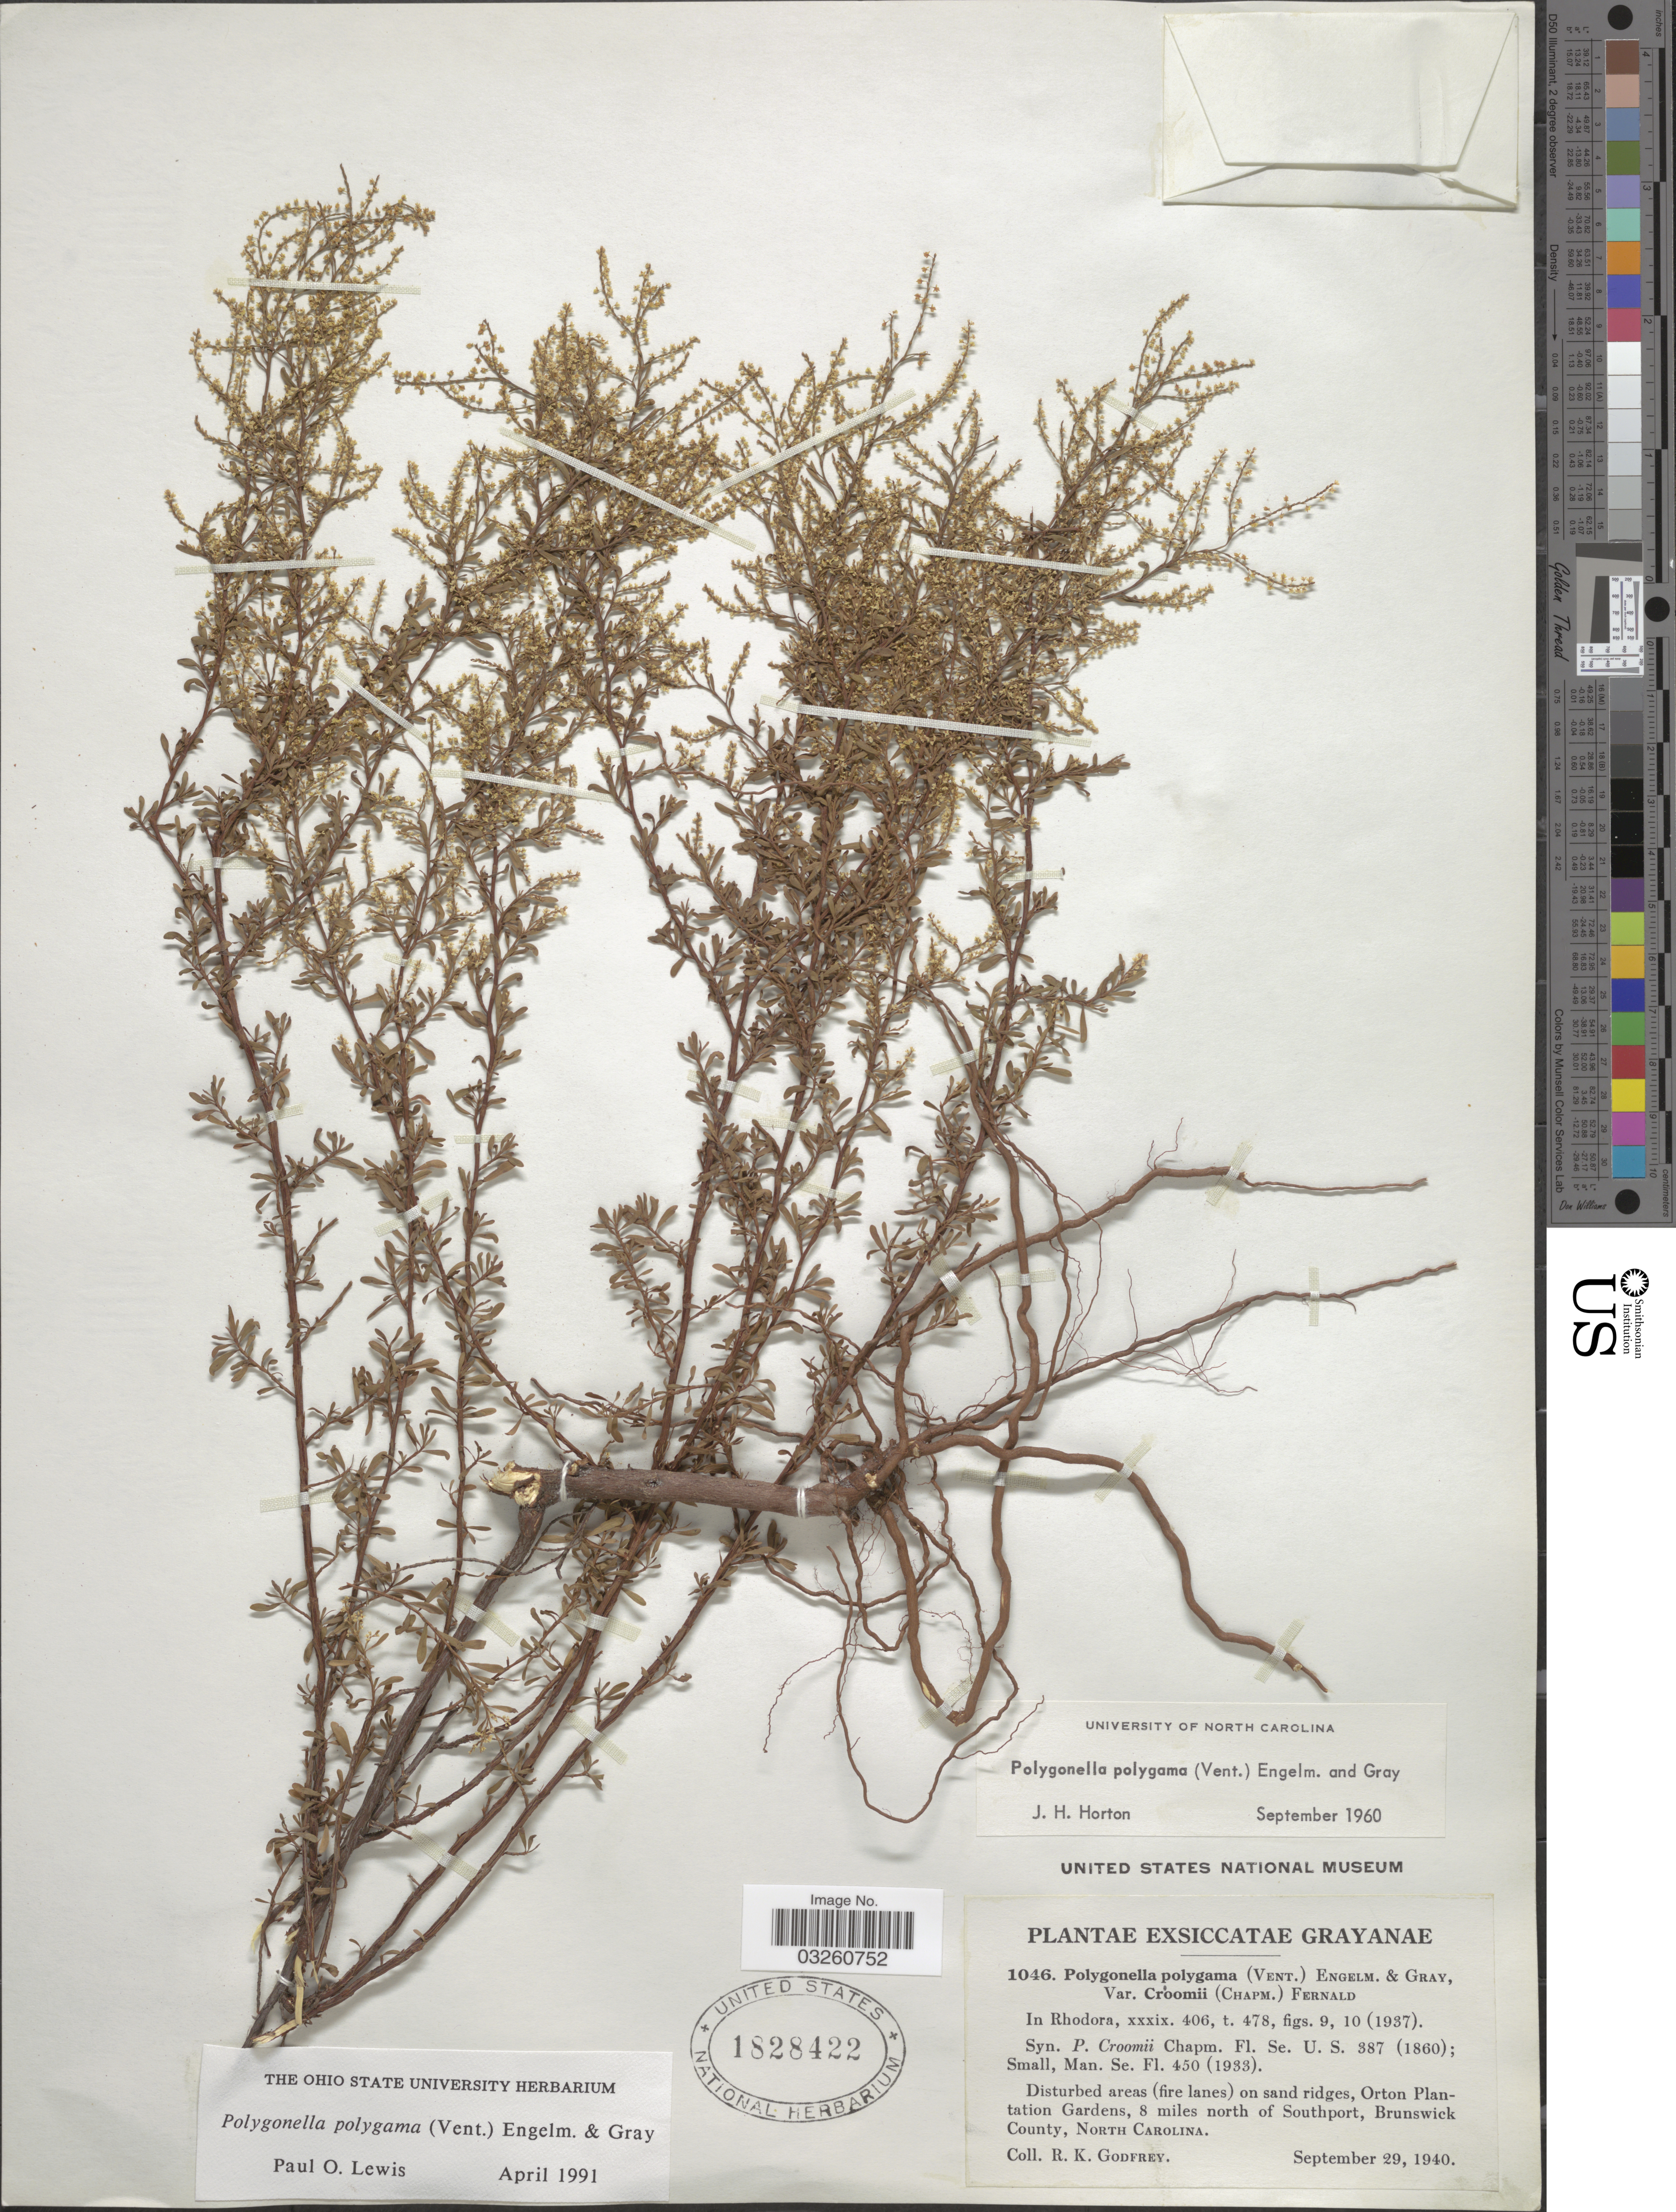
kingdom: Plantae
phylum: Tracheophyta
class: Magnoliopsida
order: Caryophyllales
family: Polygonaceae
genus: Polygonella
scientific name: Polygonella polygama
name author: (Vent.) Engelm. & A. Gray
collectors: R. K. Godfrey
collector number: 1046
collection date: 1940-09-29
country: United States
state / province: North Carolina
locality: Orton Plantation Gardens, 8 miles north of Southport, Brunswick County.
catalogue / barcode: US 1828422